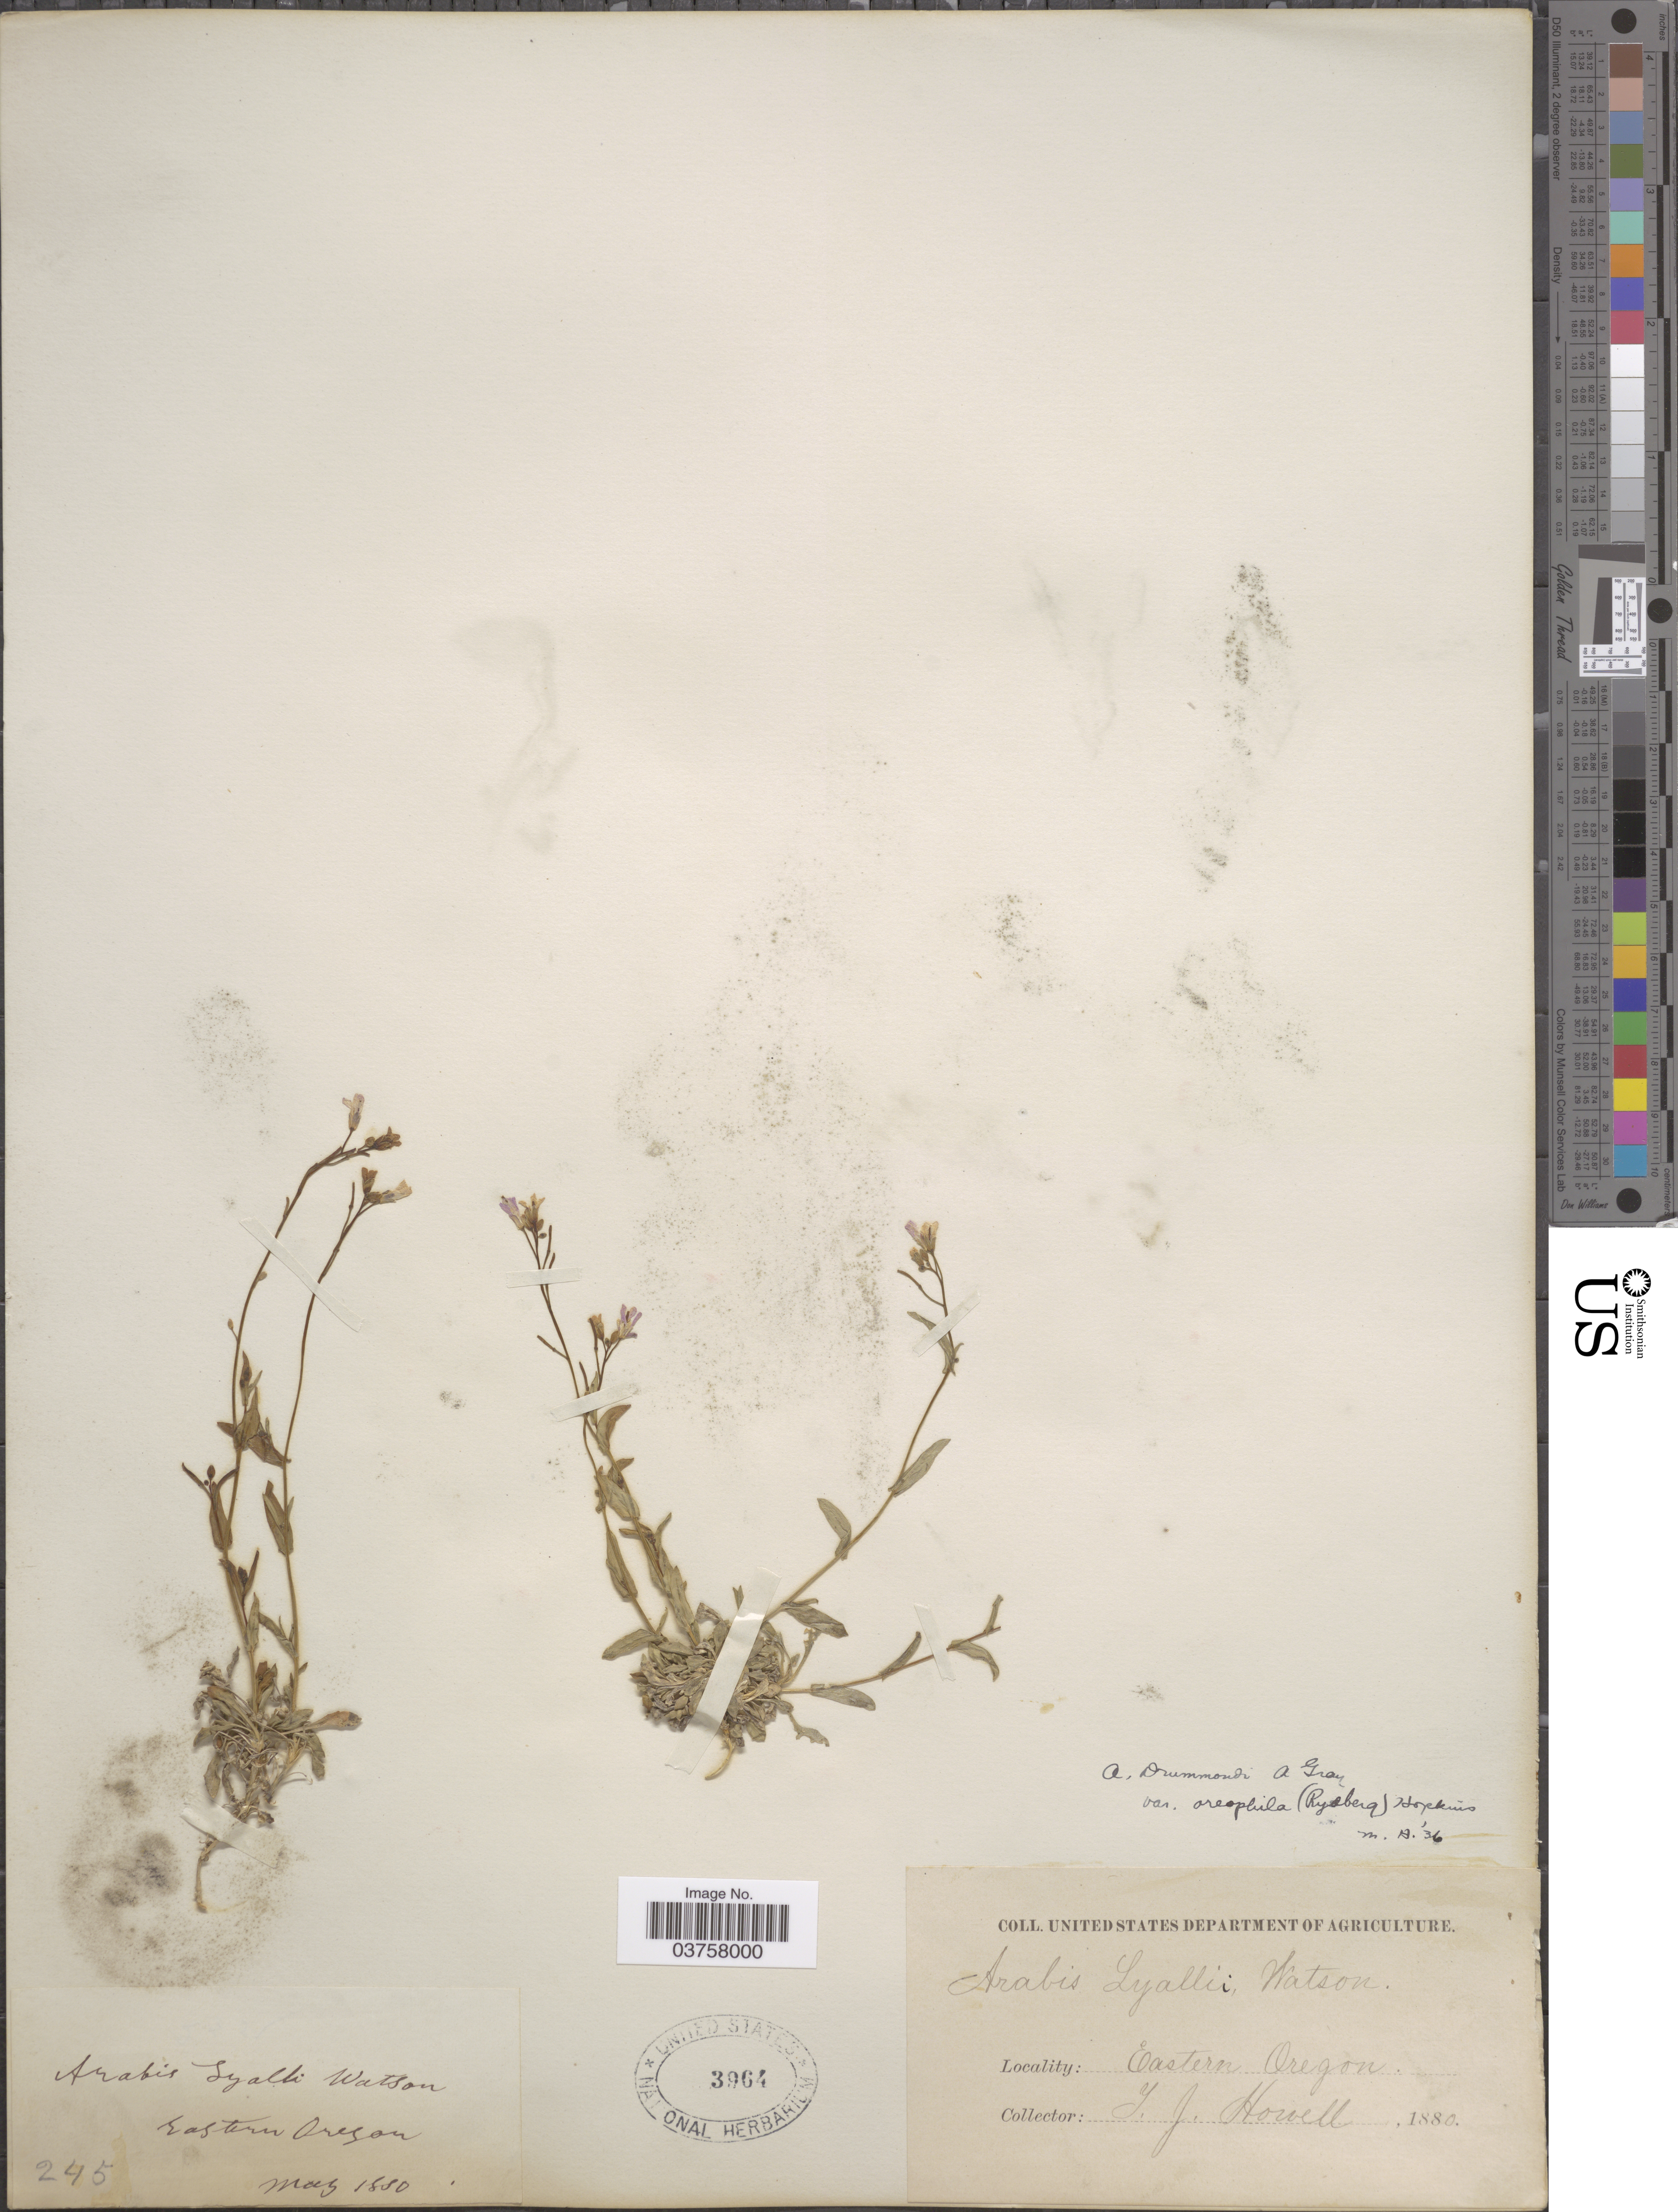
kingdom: Plantae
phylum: Tracheophyta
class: Magnoliopsida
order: Brassicales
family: Brassicaceae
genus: Arabis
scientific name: Arabis lyallii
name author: S. Watson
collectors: T. J. Howell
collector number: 245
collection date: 1880-05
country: United States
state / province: Oregon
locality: Eastern Oregon.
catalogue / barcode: US 3964